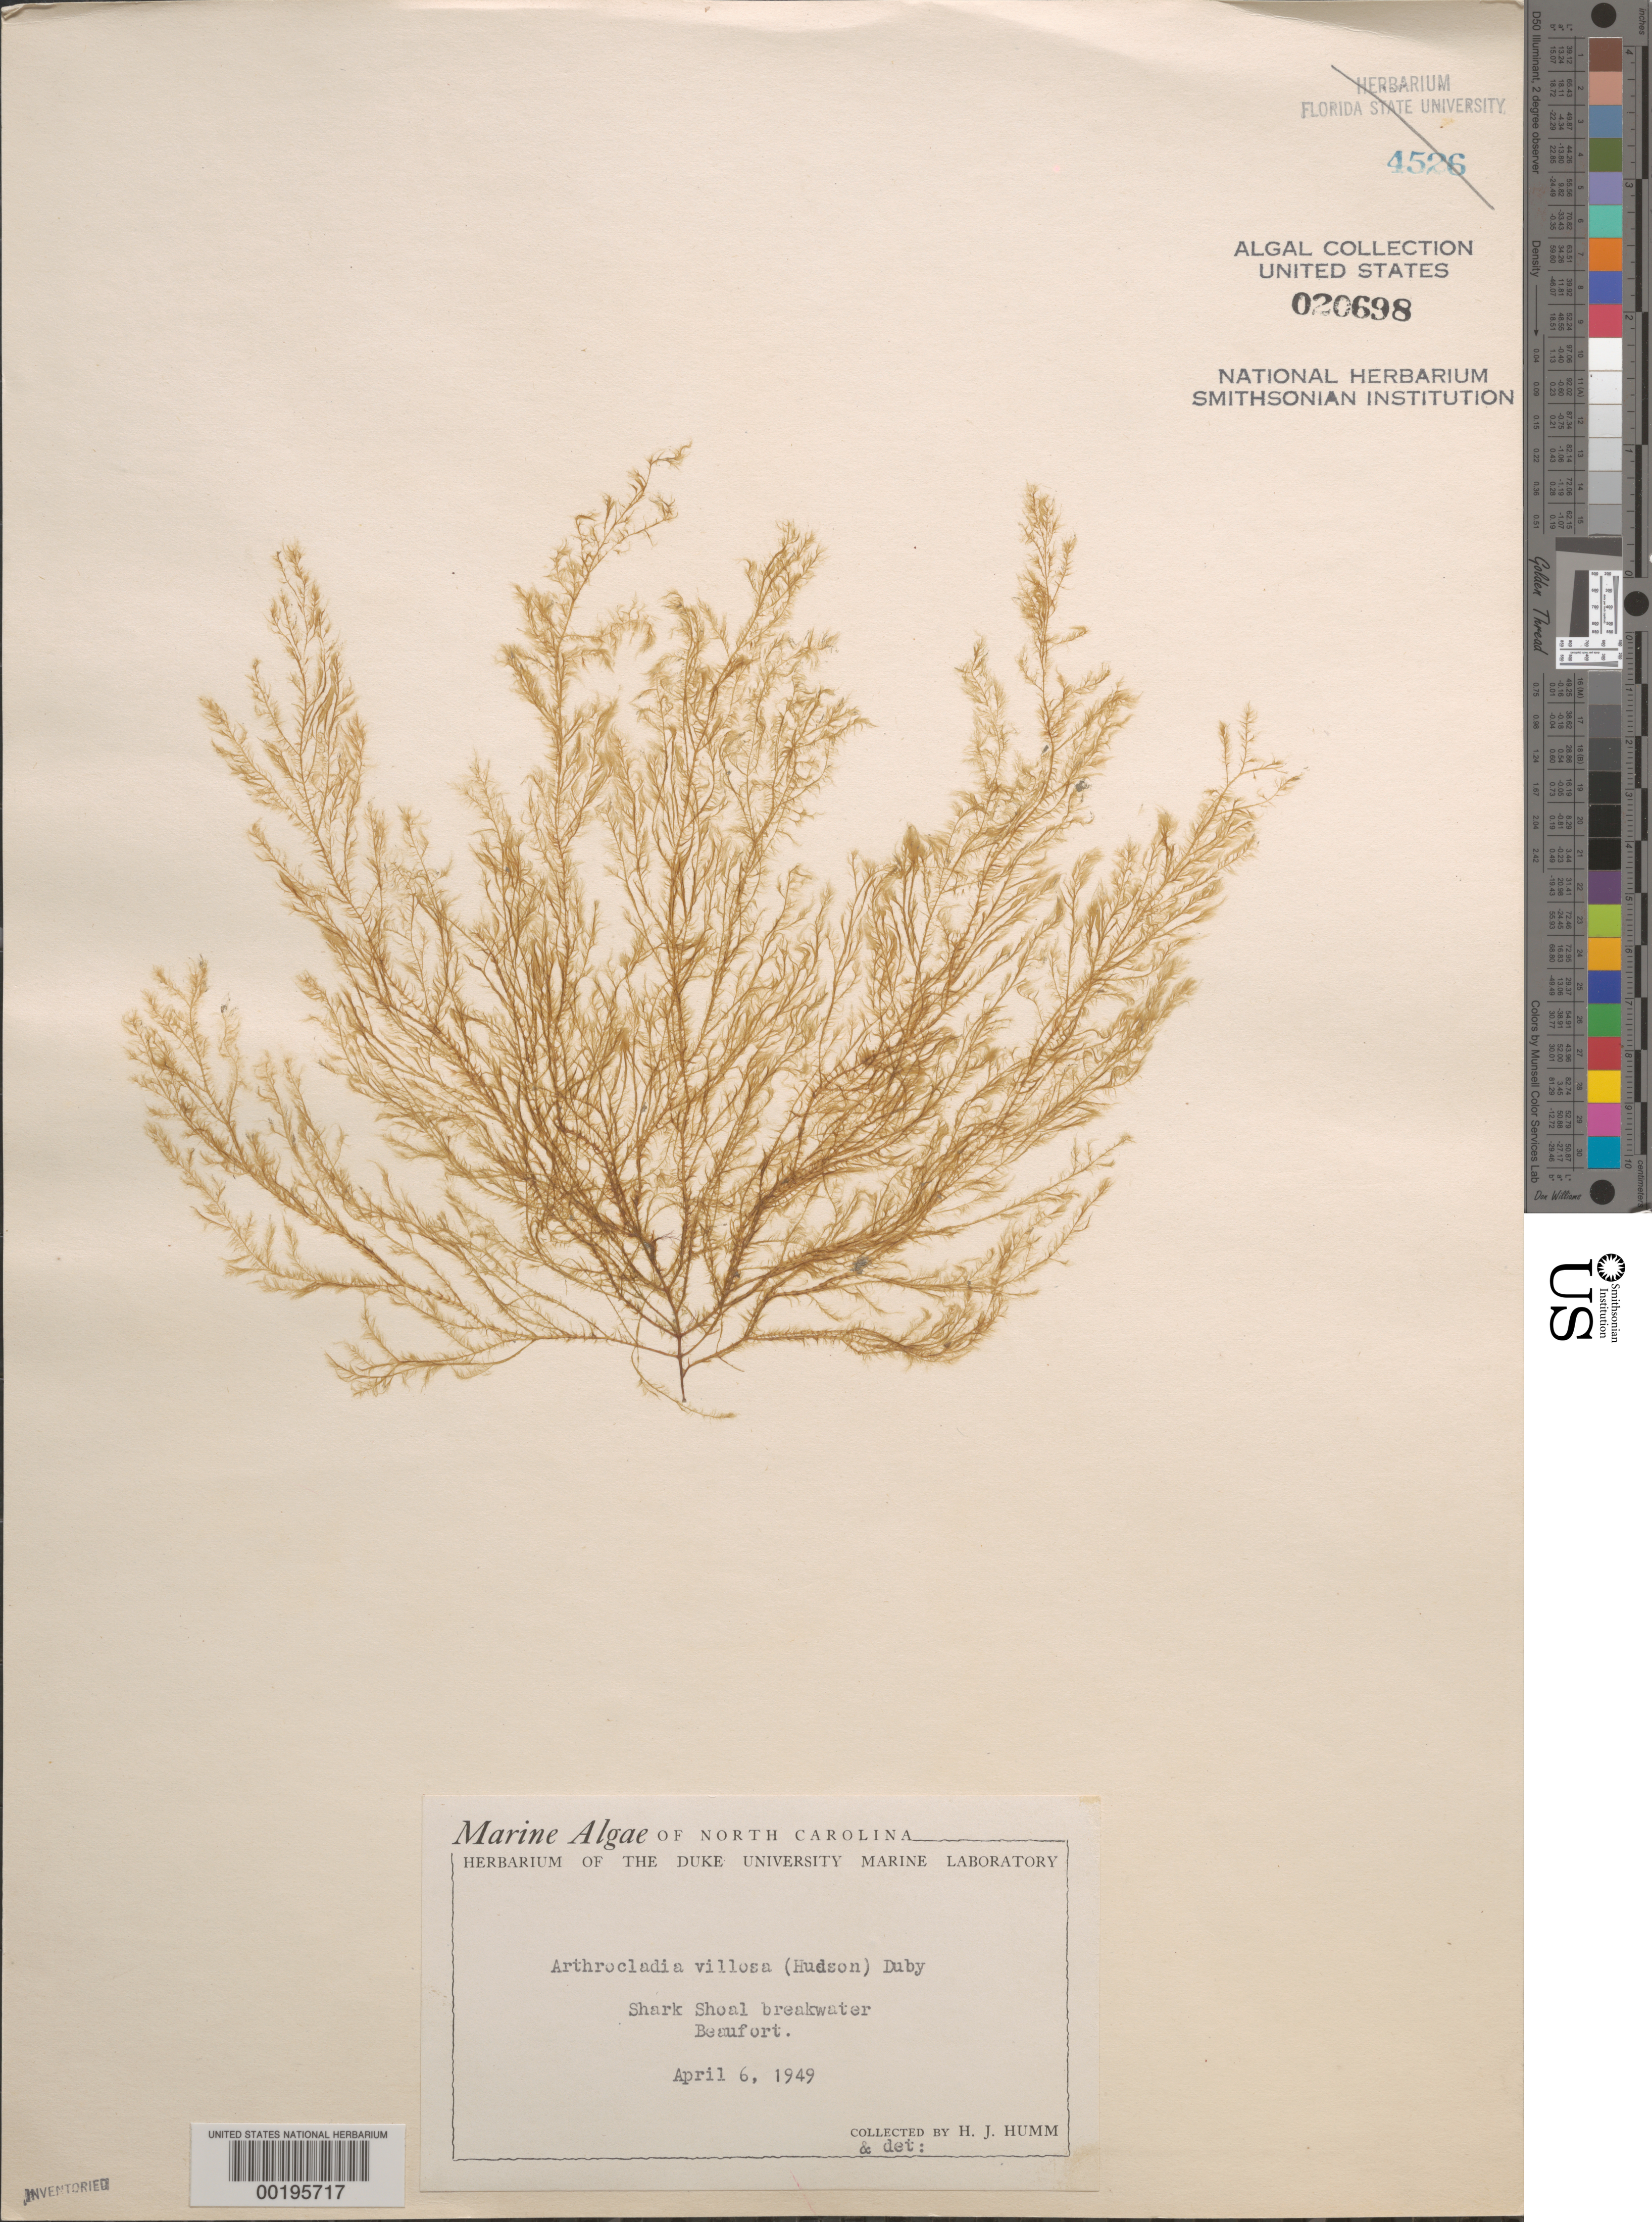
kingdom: Chromista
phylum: Ochrophyta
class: Phaeophyceae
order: Desmarestiales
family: Arthrocladiaceae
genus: Arthrocladia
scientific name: Arthrocladia villosa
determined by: Humm, Harold J.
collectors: H. J. Humm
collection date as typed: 06 Apr 1949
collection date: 1949-04-06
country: United States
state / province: North Carolina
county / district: Carteret County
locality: Beaufort, Shark Shoal breakwater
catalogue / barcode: US 20698